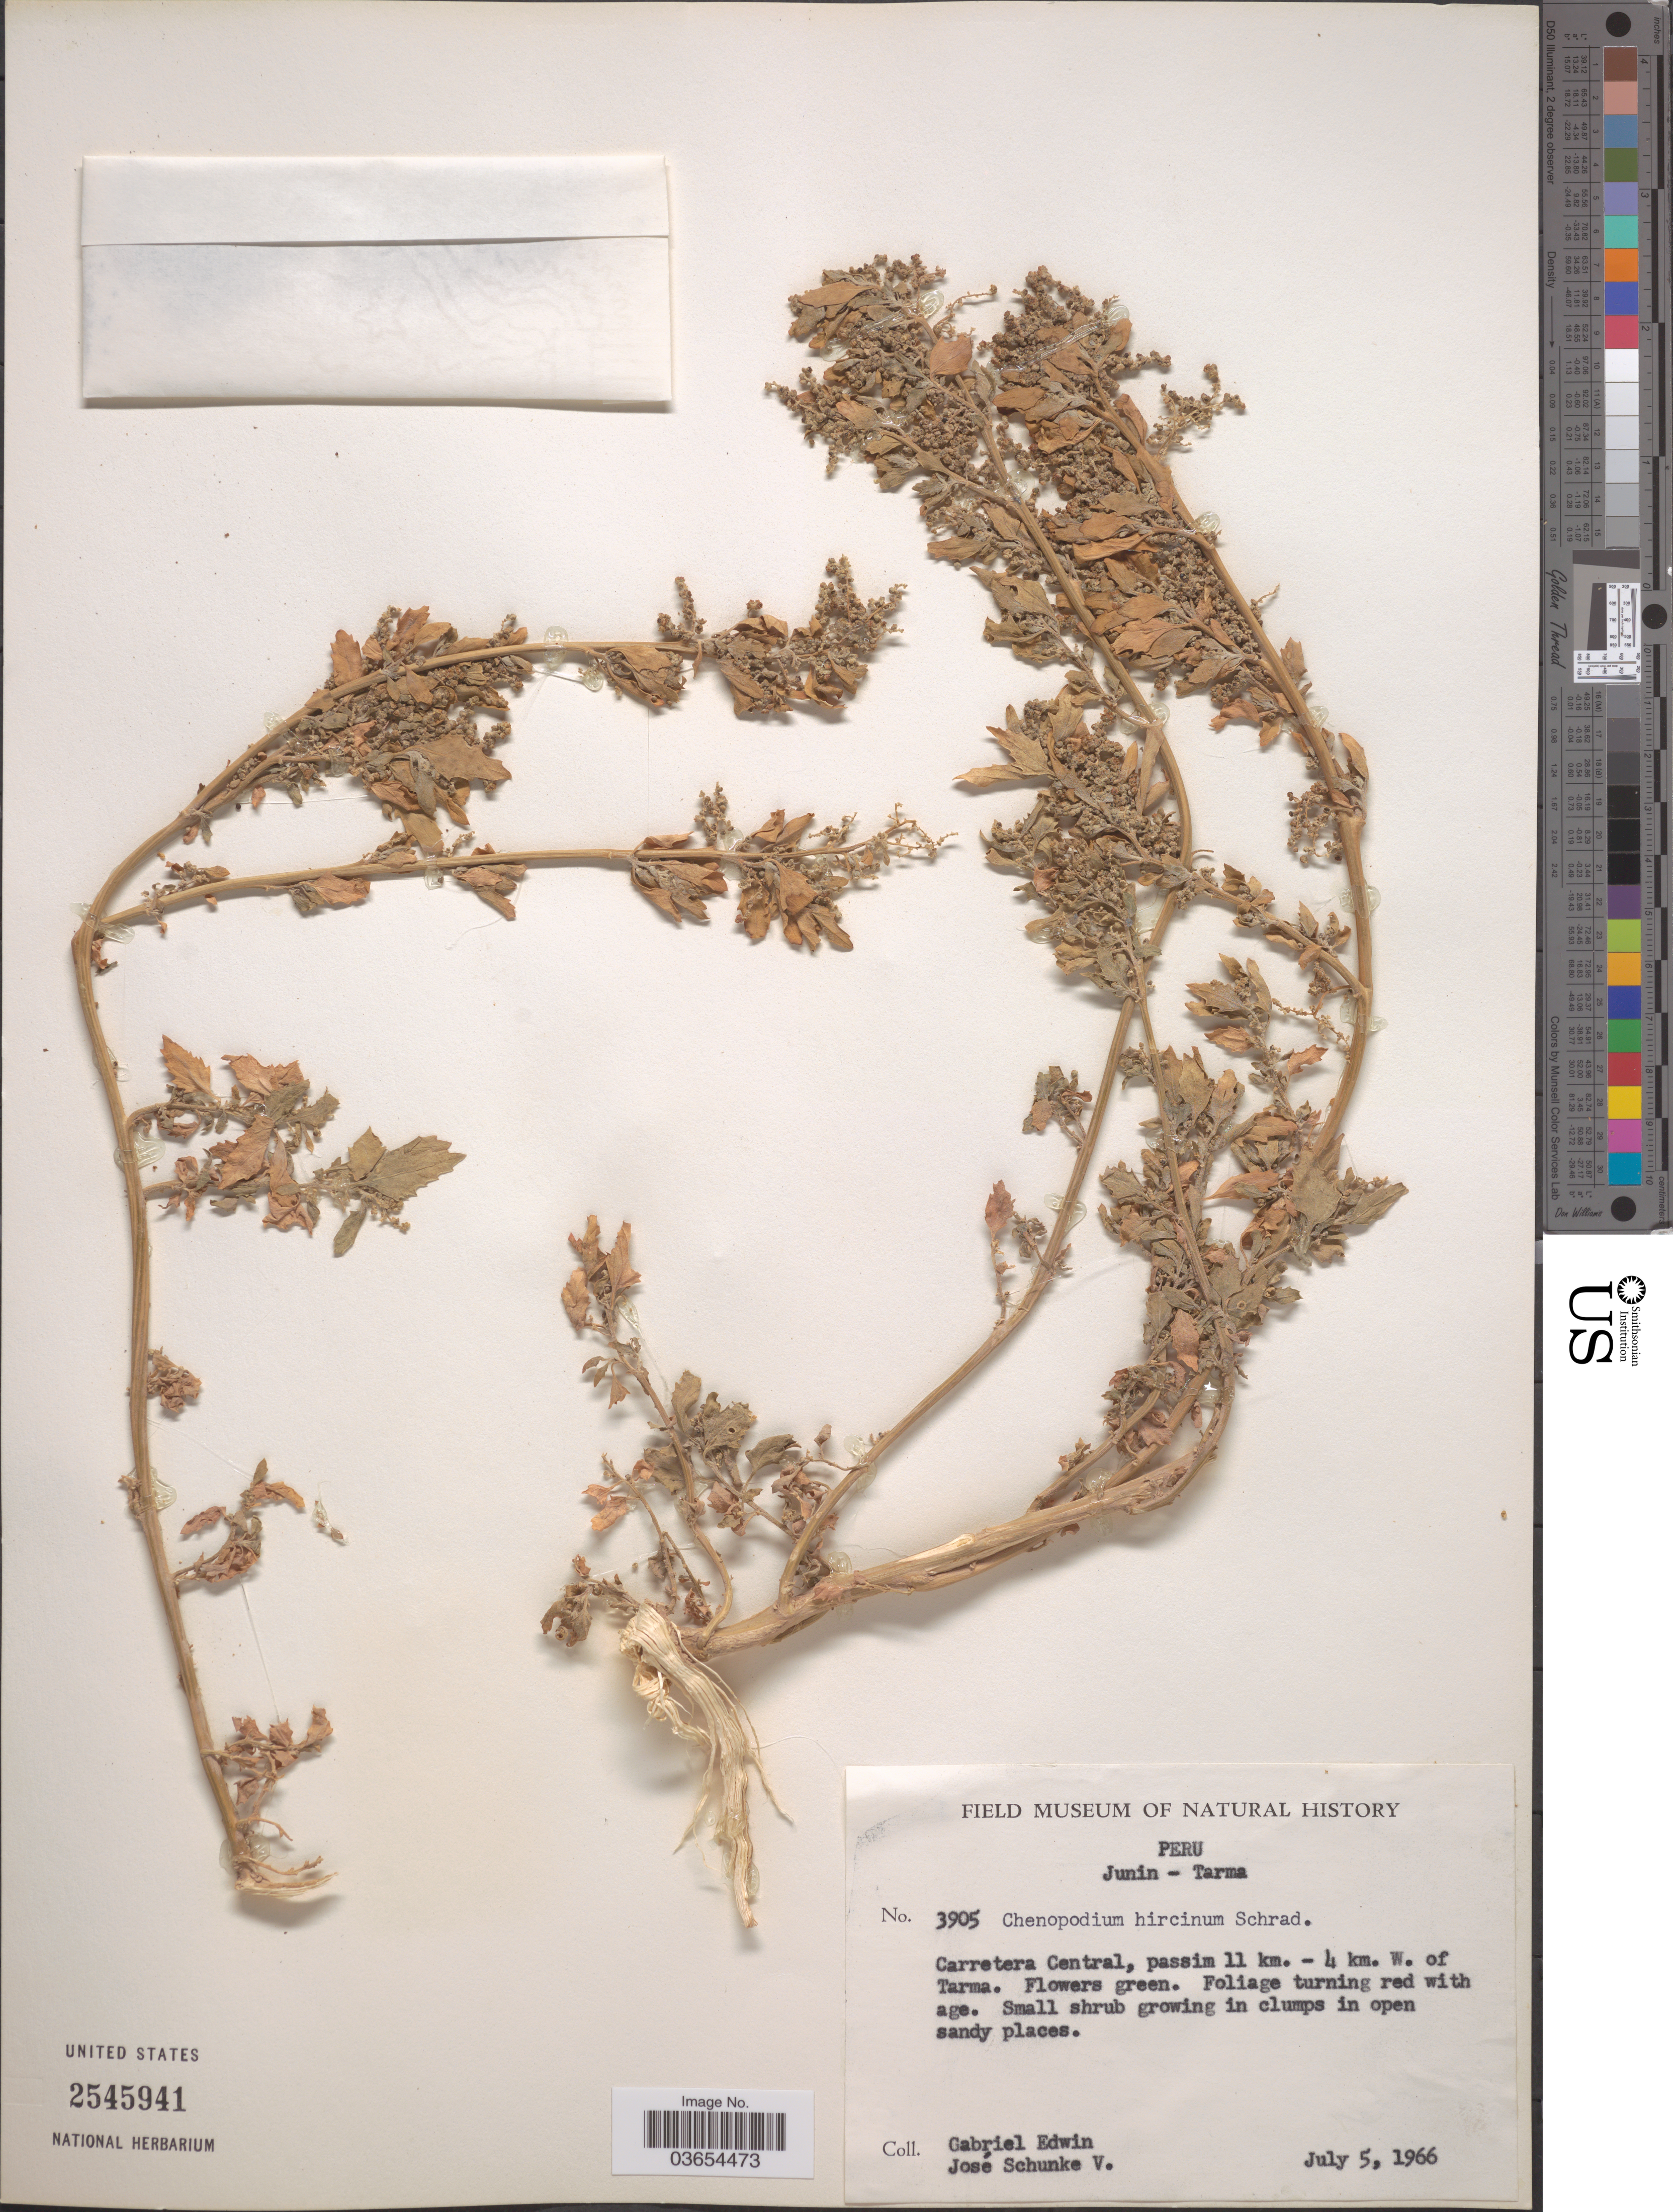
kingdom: Plantae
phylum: Tracheophyta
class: Magnoliopsida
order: Caryophyllales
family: Amaranthaceae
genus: Chenopodium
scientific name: Chenopodium hircinum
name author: Schrad.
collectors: G. Edwin & J. Schunke Vigo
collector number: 3905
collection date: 1966-07-05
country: Peru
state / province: Junín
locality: Tarma. Carretera Central, passim 11 km. - 4 km. W. of Tarma.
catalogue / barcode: US 2545941